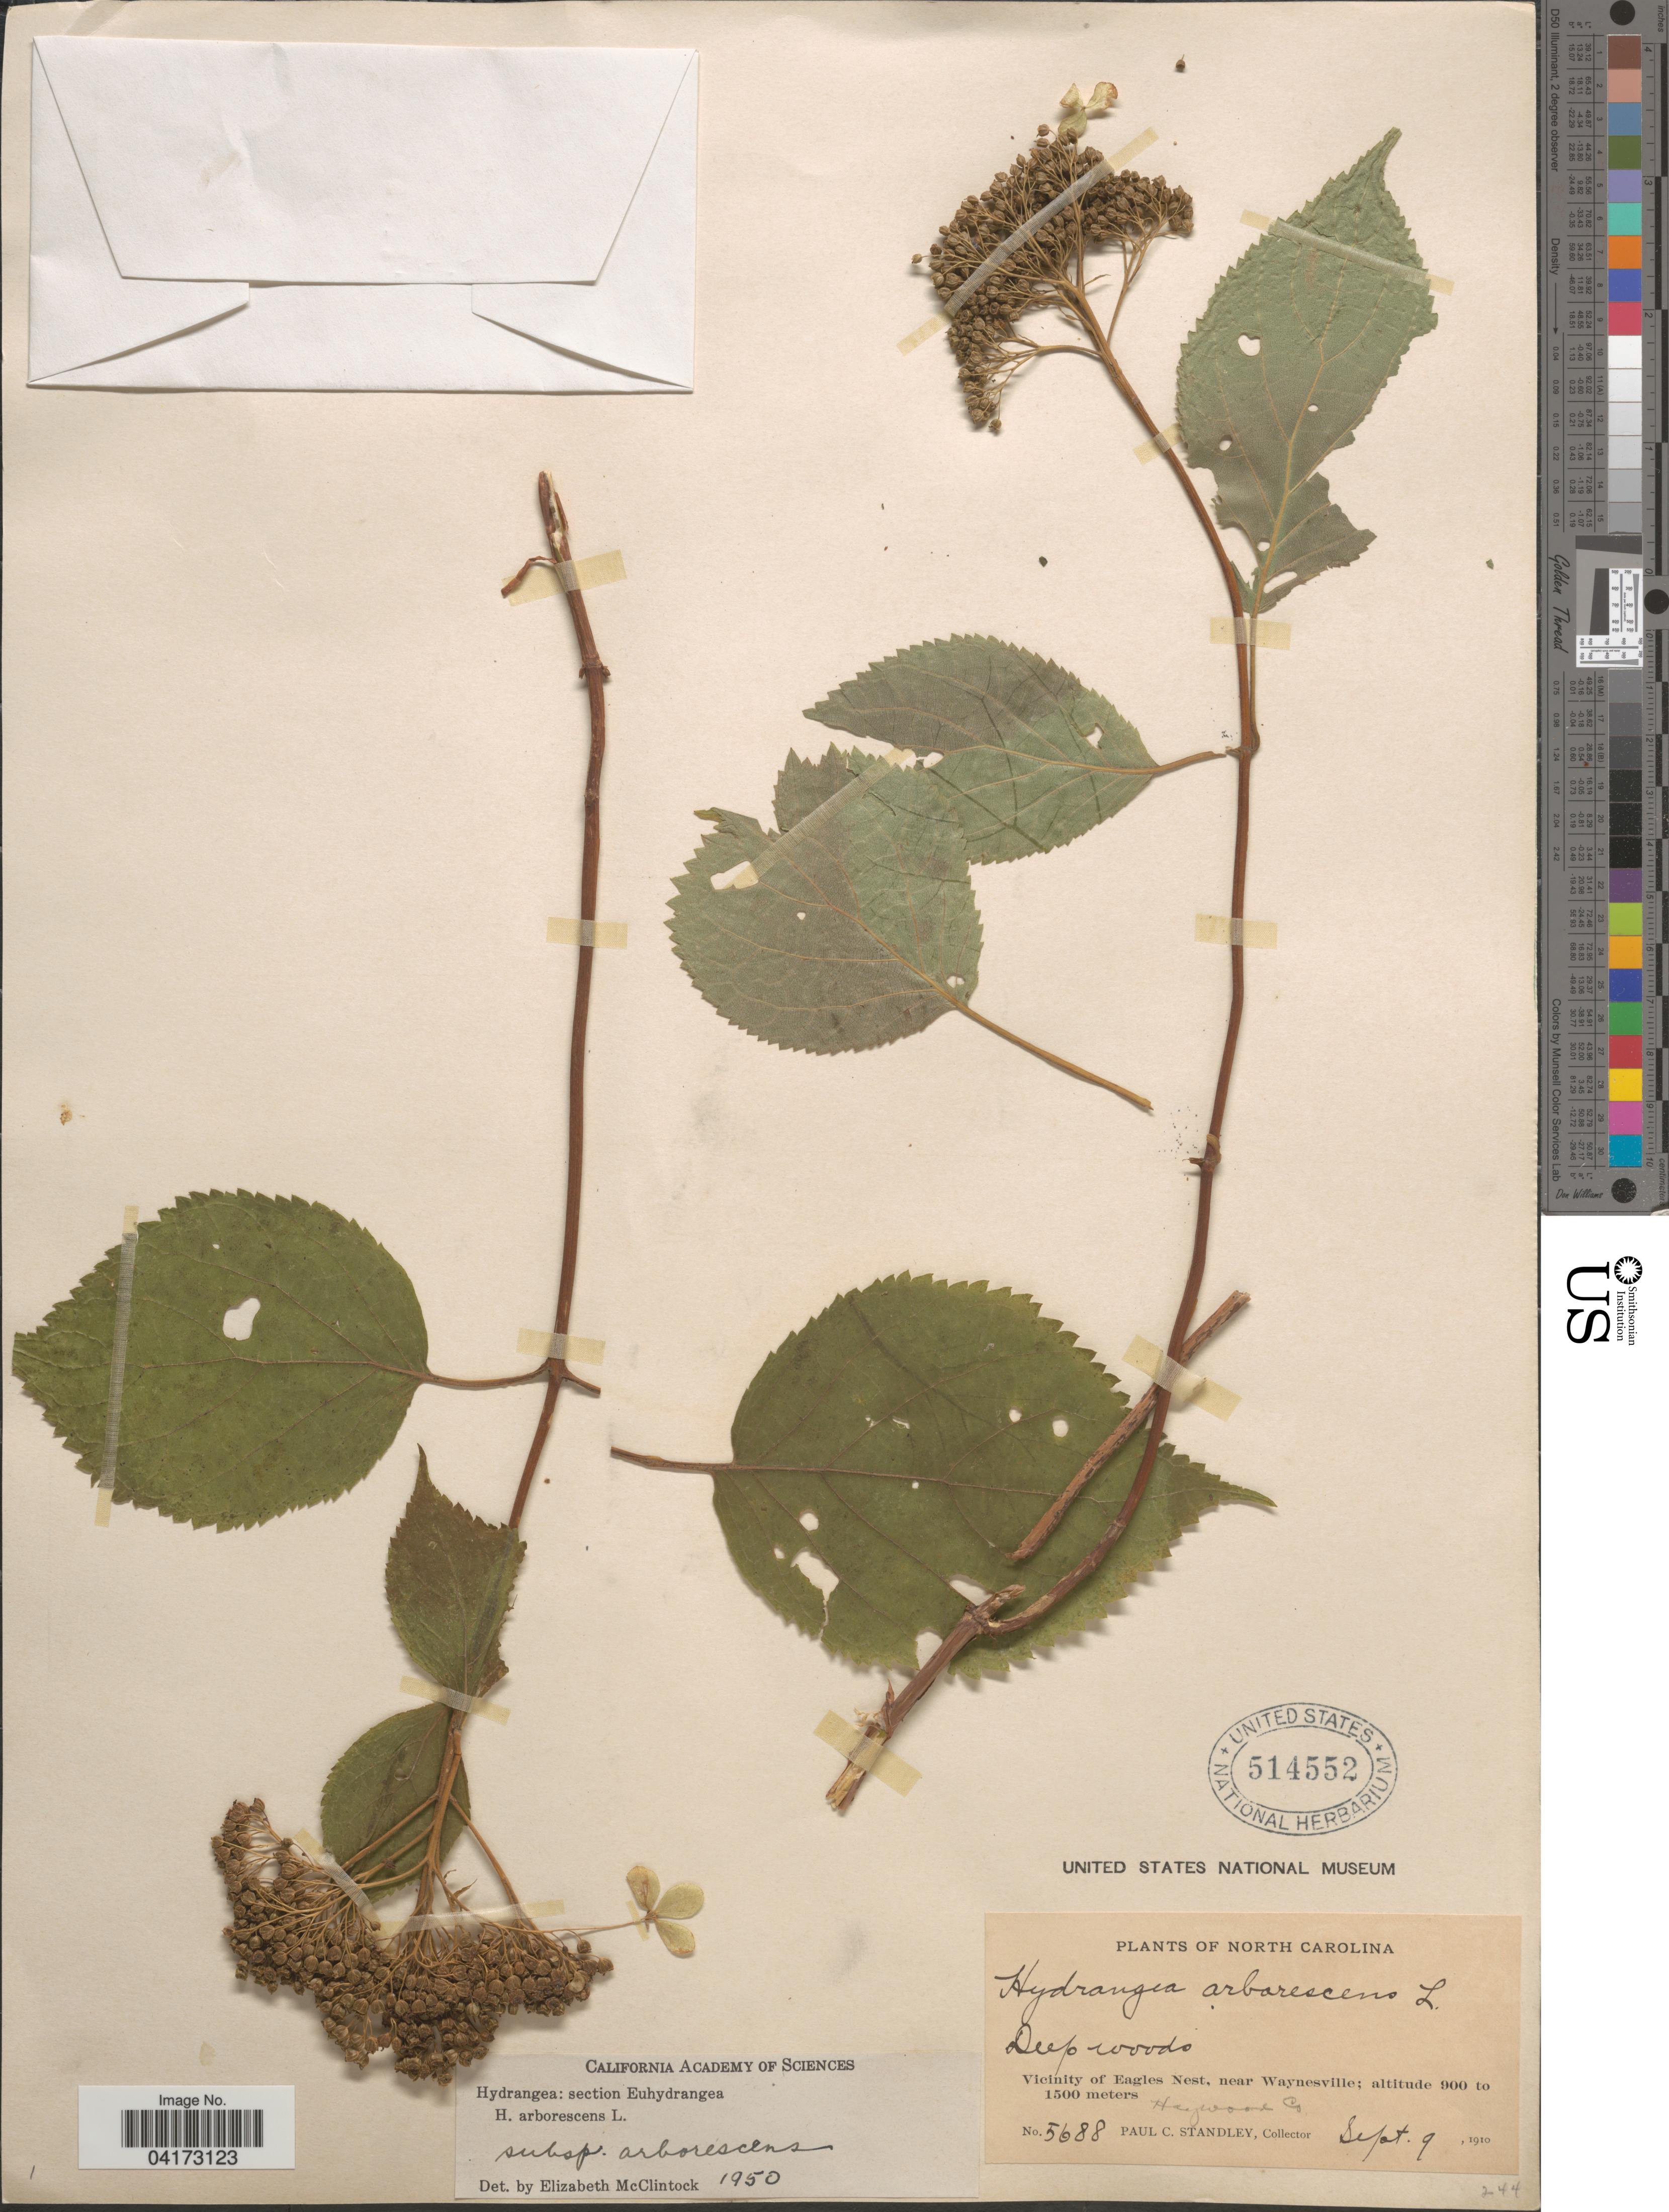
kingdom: Plantae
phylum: Tracheophyta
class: Magnoliopsida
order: Cornales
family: Hydrangeaceae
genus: Hydrangea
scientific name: Hydrangea arborescens subsp. arborescens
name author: L.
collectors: P. C. Standley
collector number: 5688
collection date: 1910-09-09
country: United States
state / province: North Carolina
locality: Vicinity of Eagles Nest, near Waynesville. Haywood Co.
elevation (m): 900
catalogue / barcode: US 514552